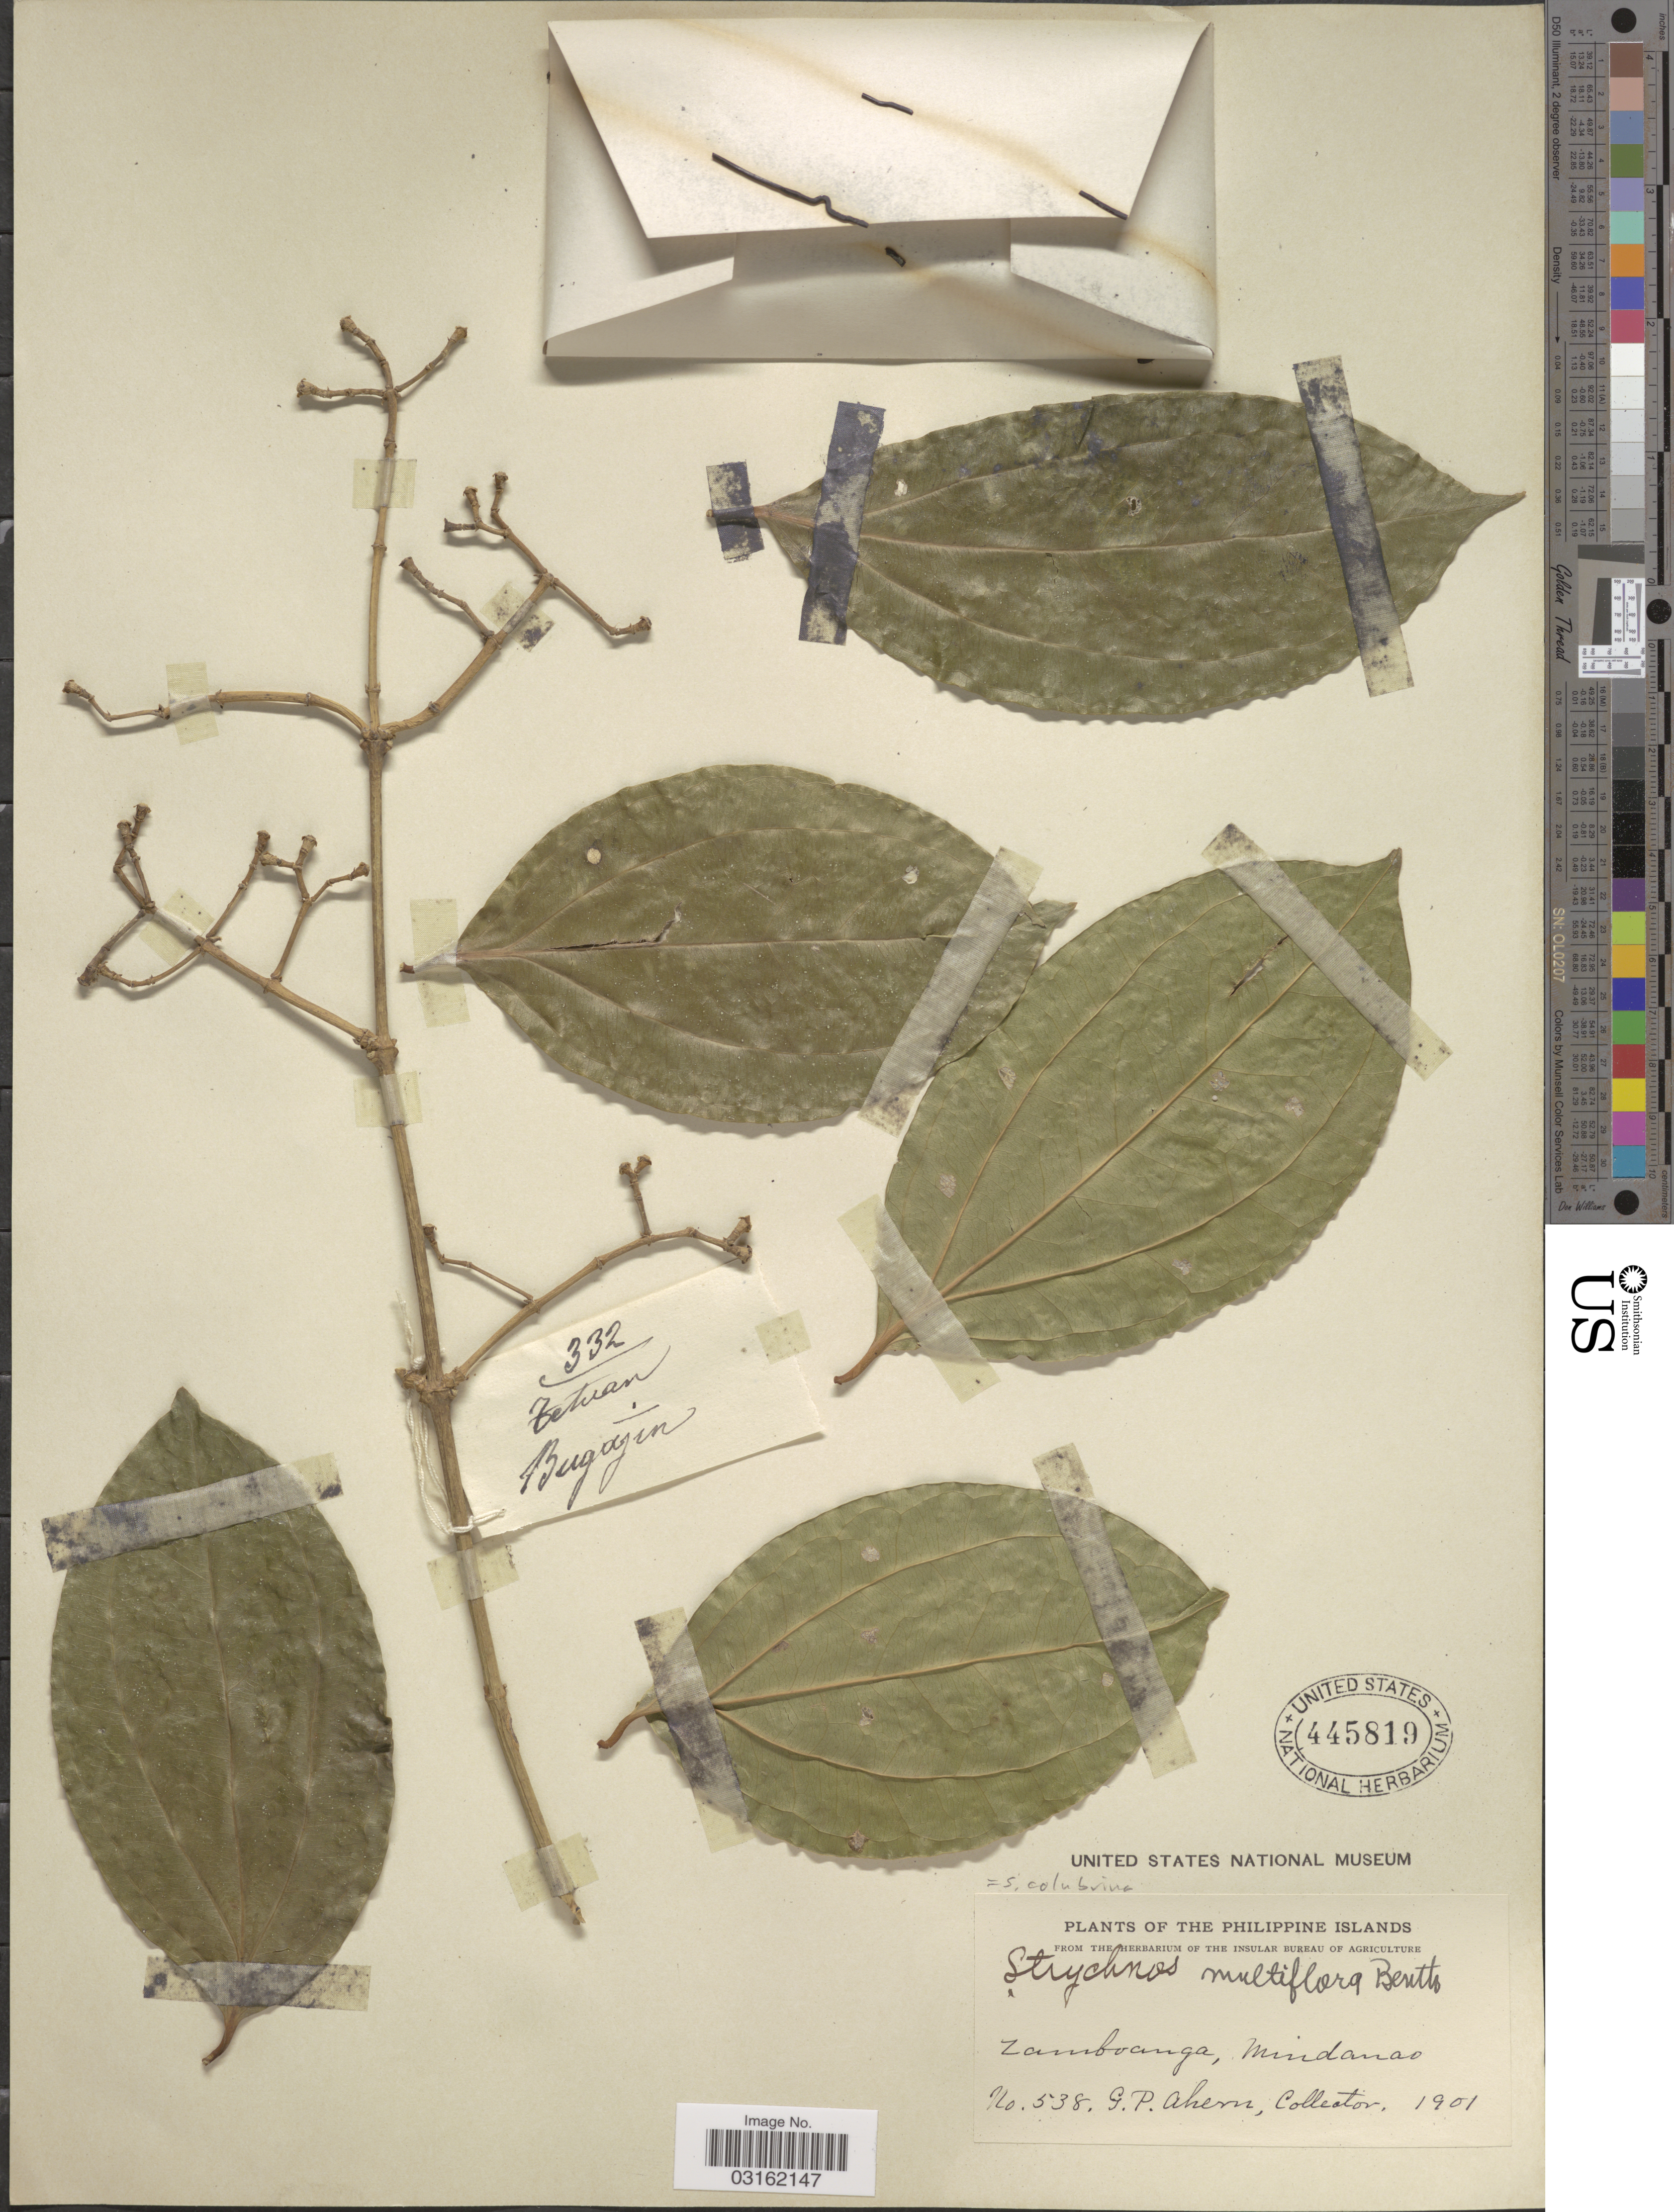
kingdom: Plantae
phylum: Tracheophyta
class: Magnoliopsida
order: Gentianales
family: Loganiaceae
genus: Strychnos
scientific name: Strychnos colubrina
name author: L.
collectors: G. Ahern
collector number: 538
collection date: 1901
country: Philippines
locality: The Philippine Islands, Zamboanga, Mindanao.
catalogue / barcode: US 445819